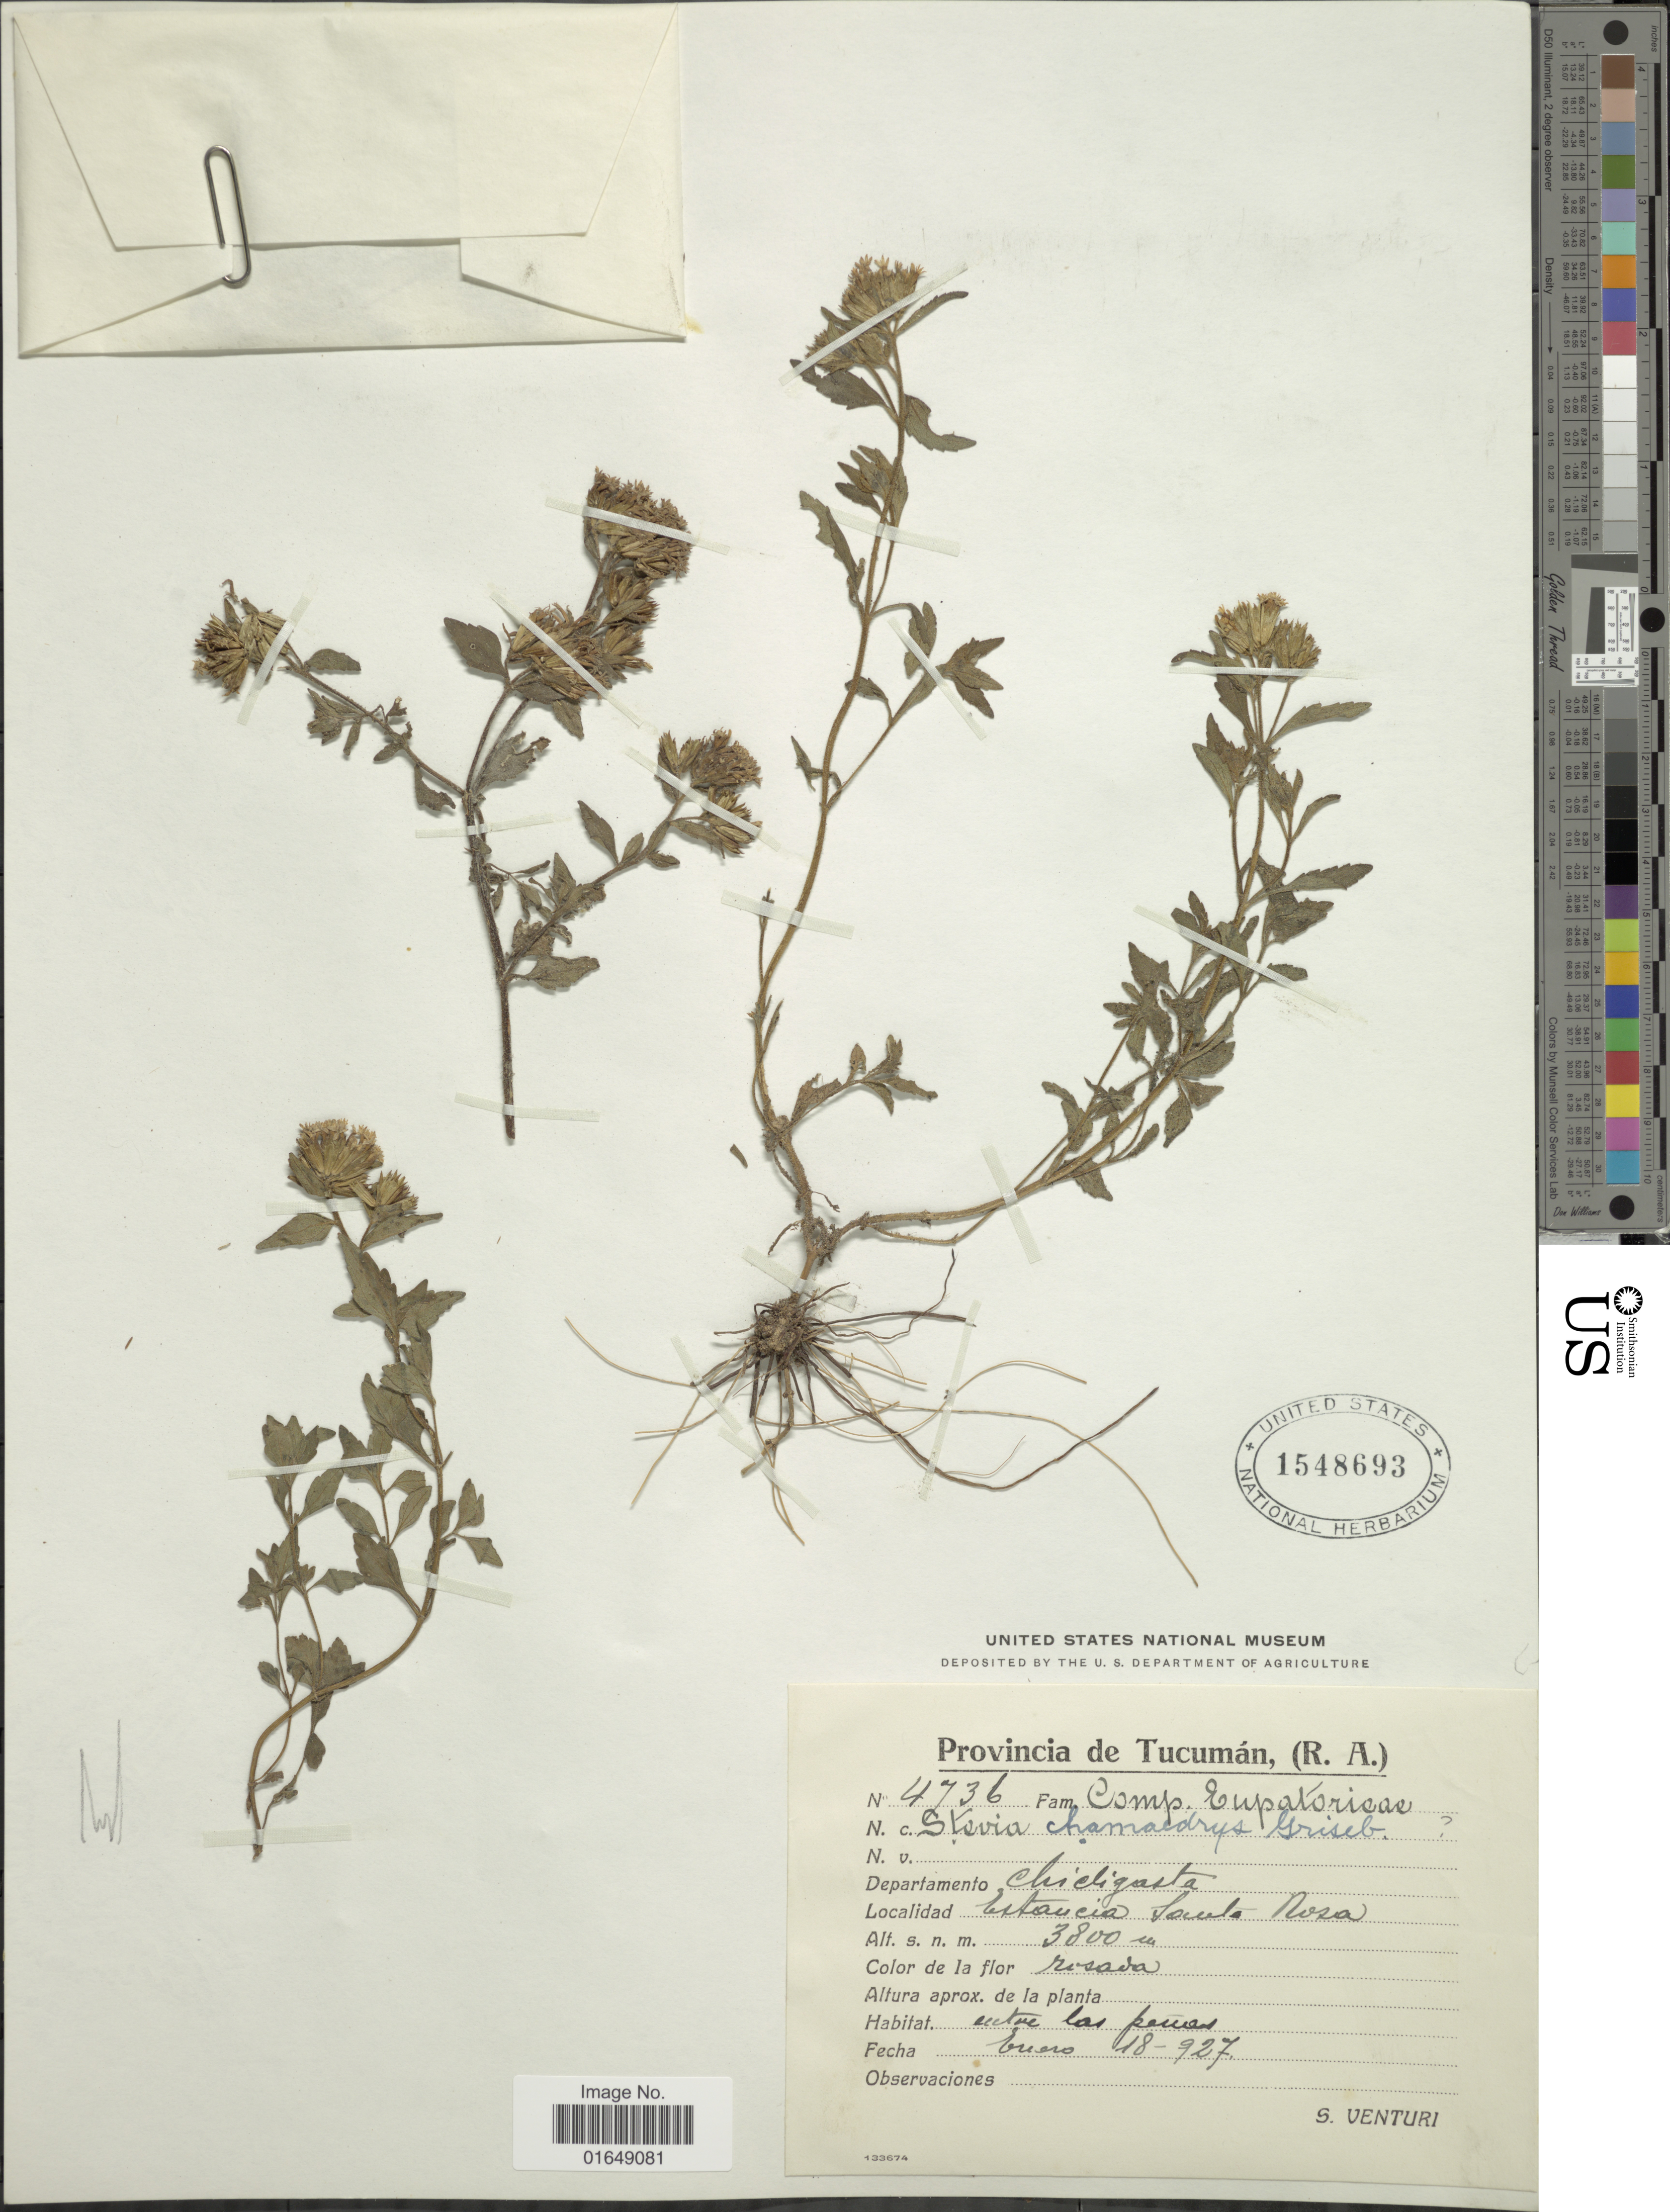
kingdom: Plantae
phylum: Tracheophyta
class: Magnoliopsida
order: Asterales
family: Asteraceae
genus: Stevia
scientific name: Stevia sp.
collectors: S. Venturi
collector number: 4736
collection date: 1927-01-18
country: Argentina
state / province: Tucuman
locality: (R.A.) Departamento Chicligasta, Estancia Santa Rosa.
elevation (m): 3800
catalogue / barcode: US 1548693